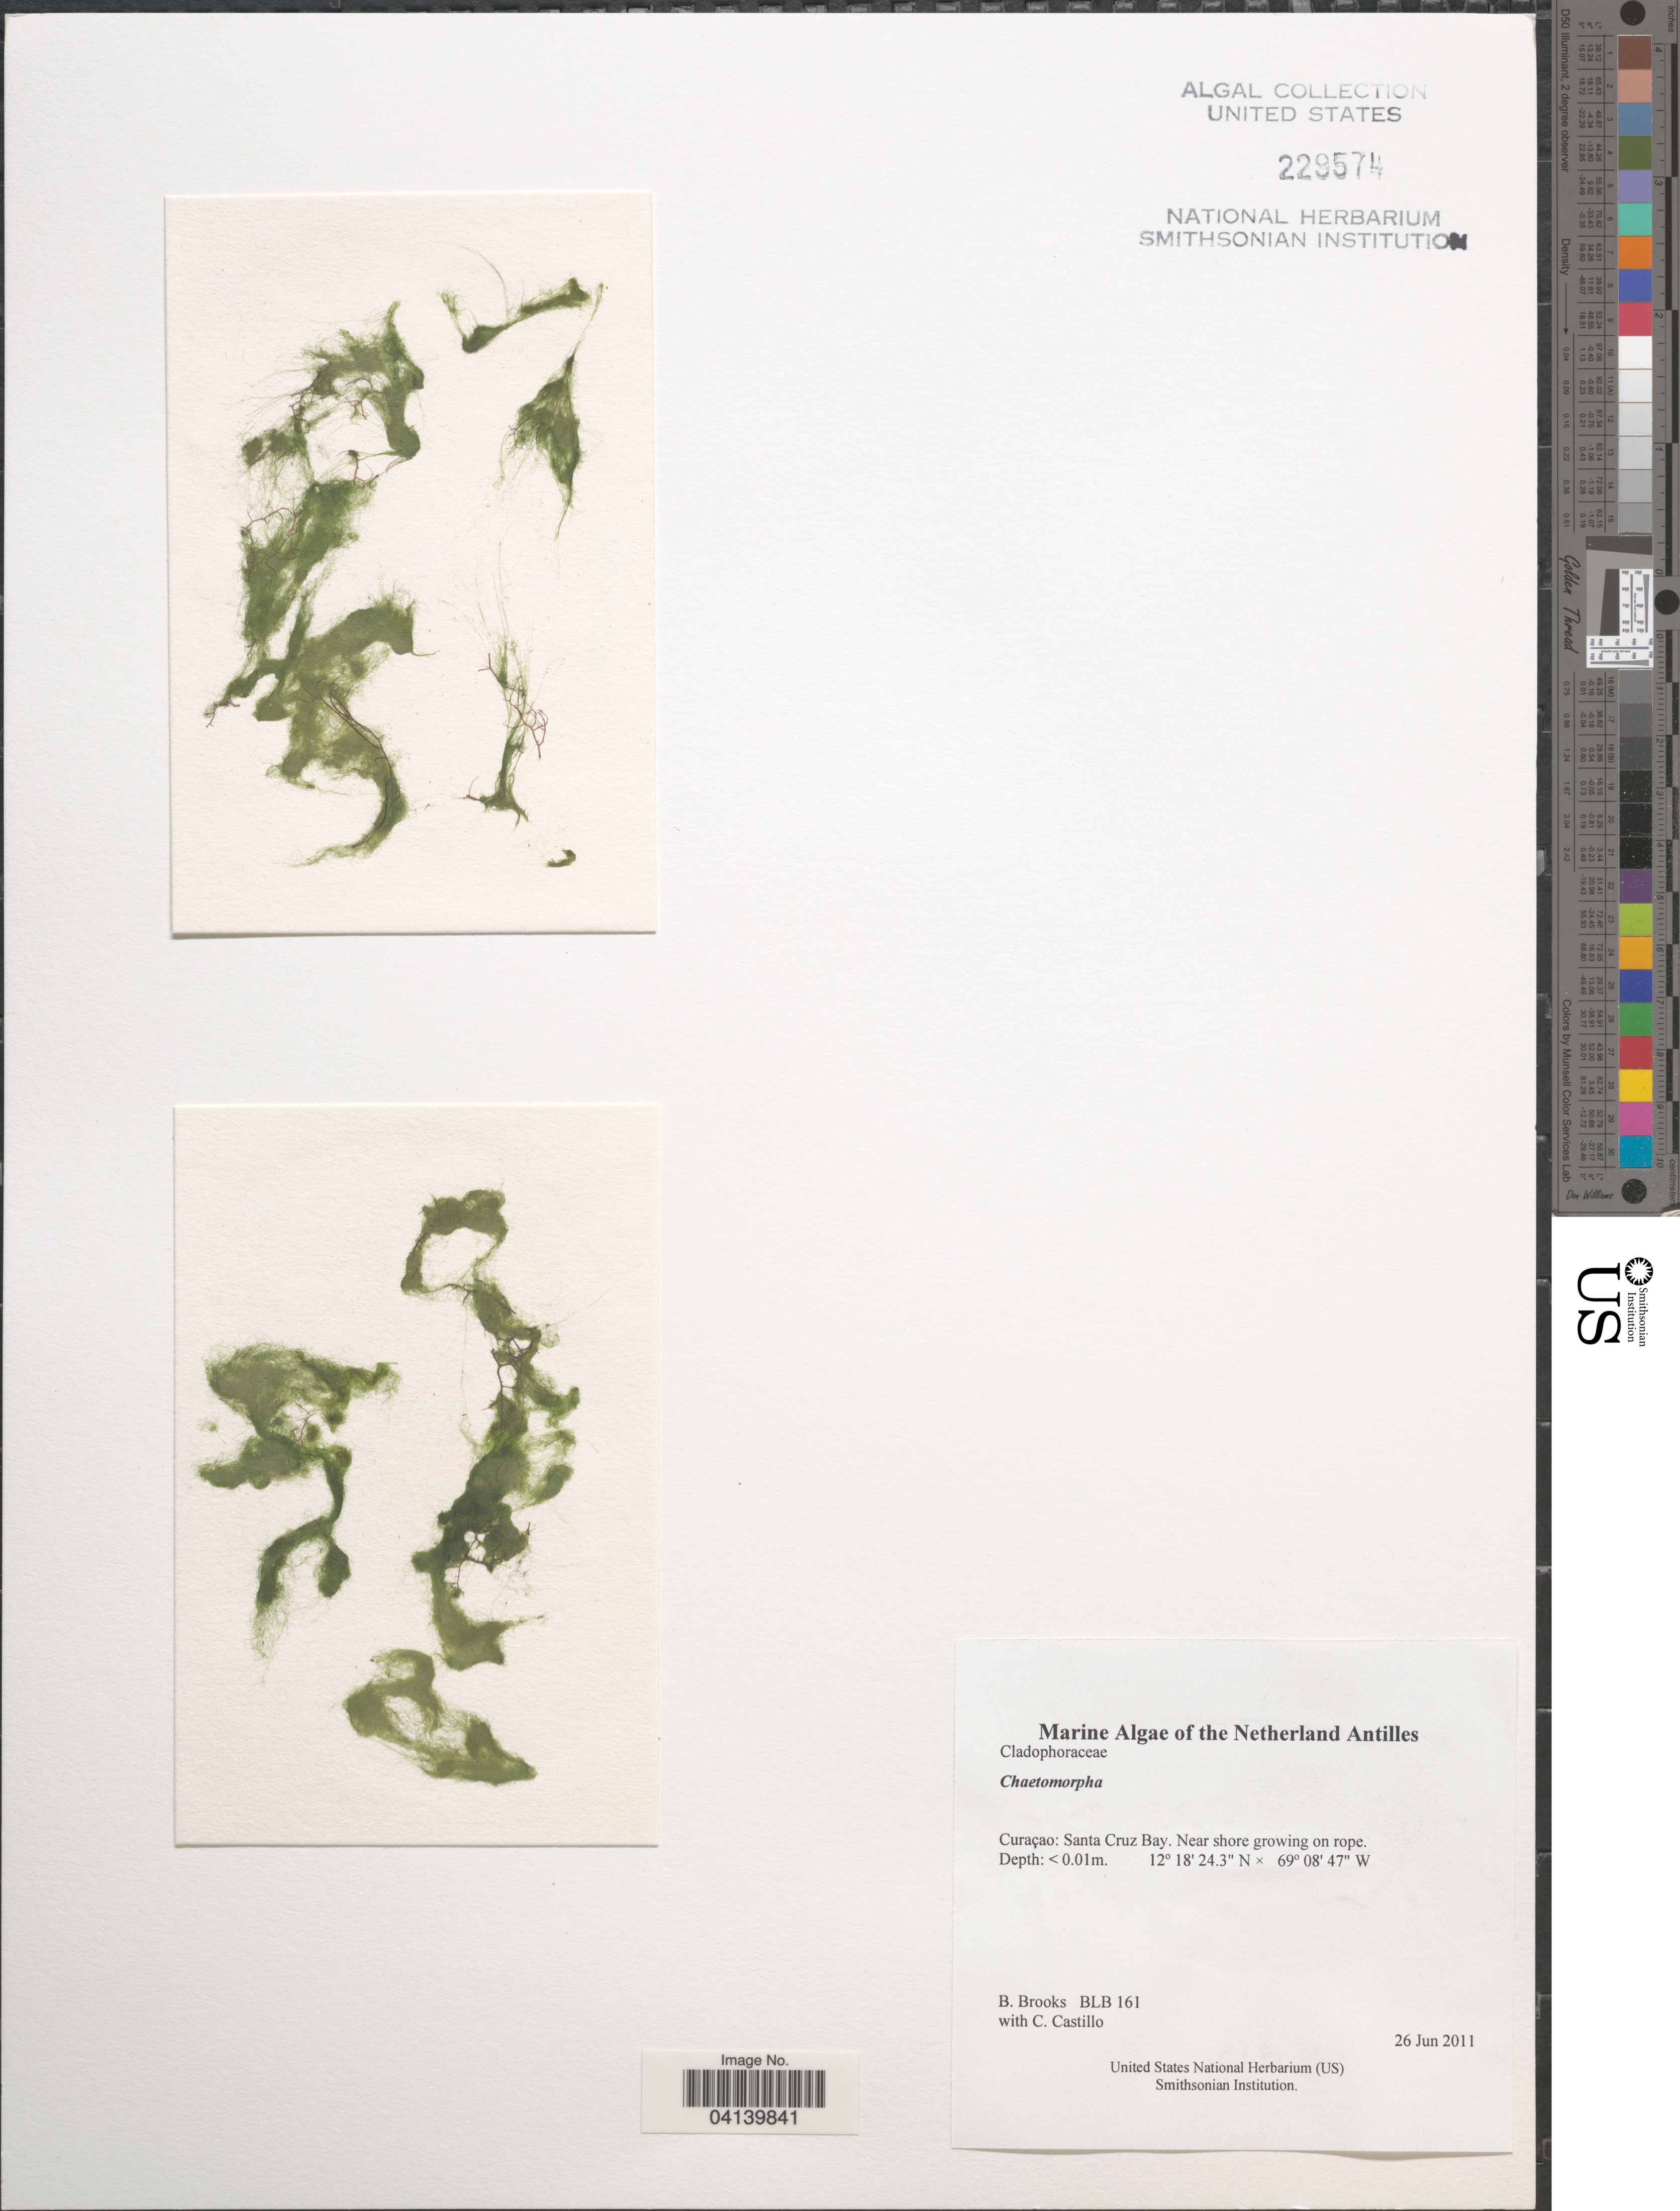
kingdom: Plantae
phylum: Chlorophyta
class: Ulvophyceae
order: Cladophorales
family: Cladophoraceae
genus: Chaetomorpha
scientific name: Chaetomorpha sp.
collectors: B. Brooks & C. Castillo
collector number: BLB 161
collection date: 2011-06-26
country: Curaçao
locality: The Netherland Antilles. Santa Cruz Bay. Near shore growing on rope.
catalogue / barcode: US 229574